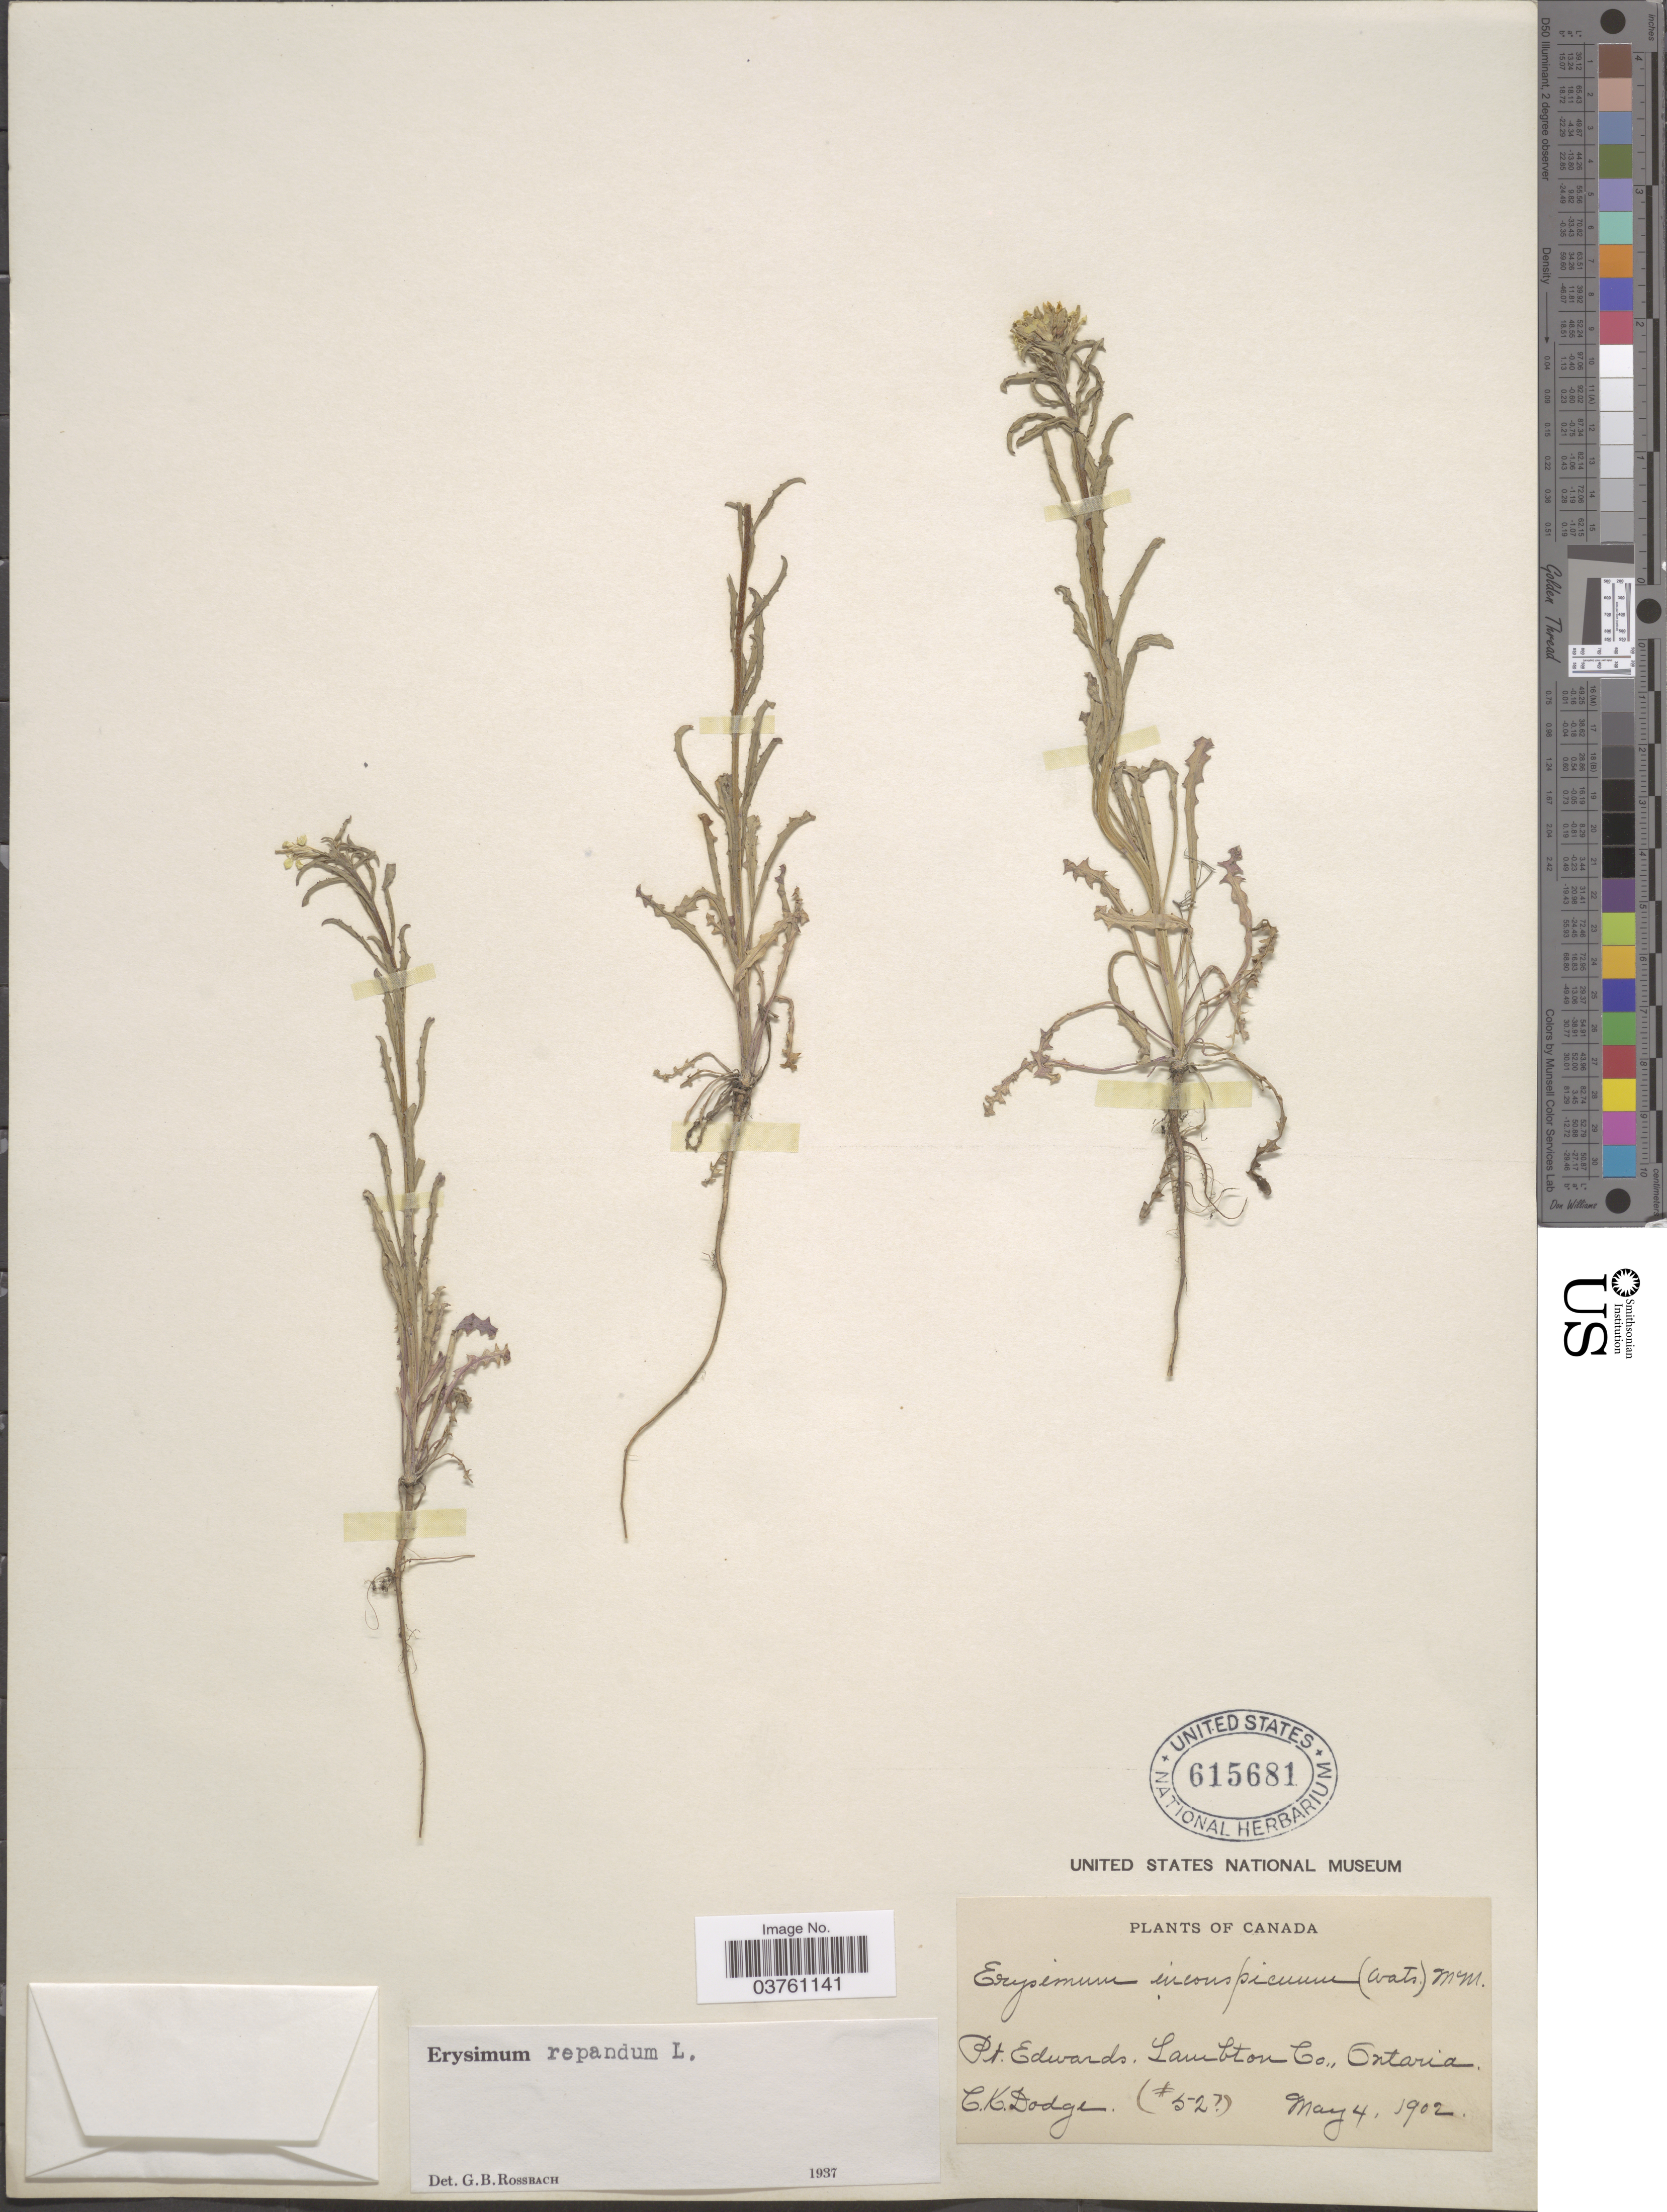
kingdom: Plantae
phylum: Tracheophyta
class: Magnoliopsida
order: Brassicales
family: Brassicaceae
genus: Erysimum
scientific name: Erysimum repandum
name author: L.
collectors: C. Dodge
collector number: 52?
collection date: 1902-05-04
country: Canada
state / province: Ontario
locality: Pt. Edwards. Lambton Co.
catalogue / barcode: US 615681